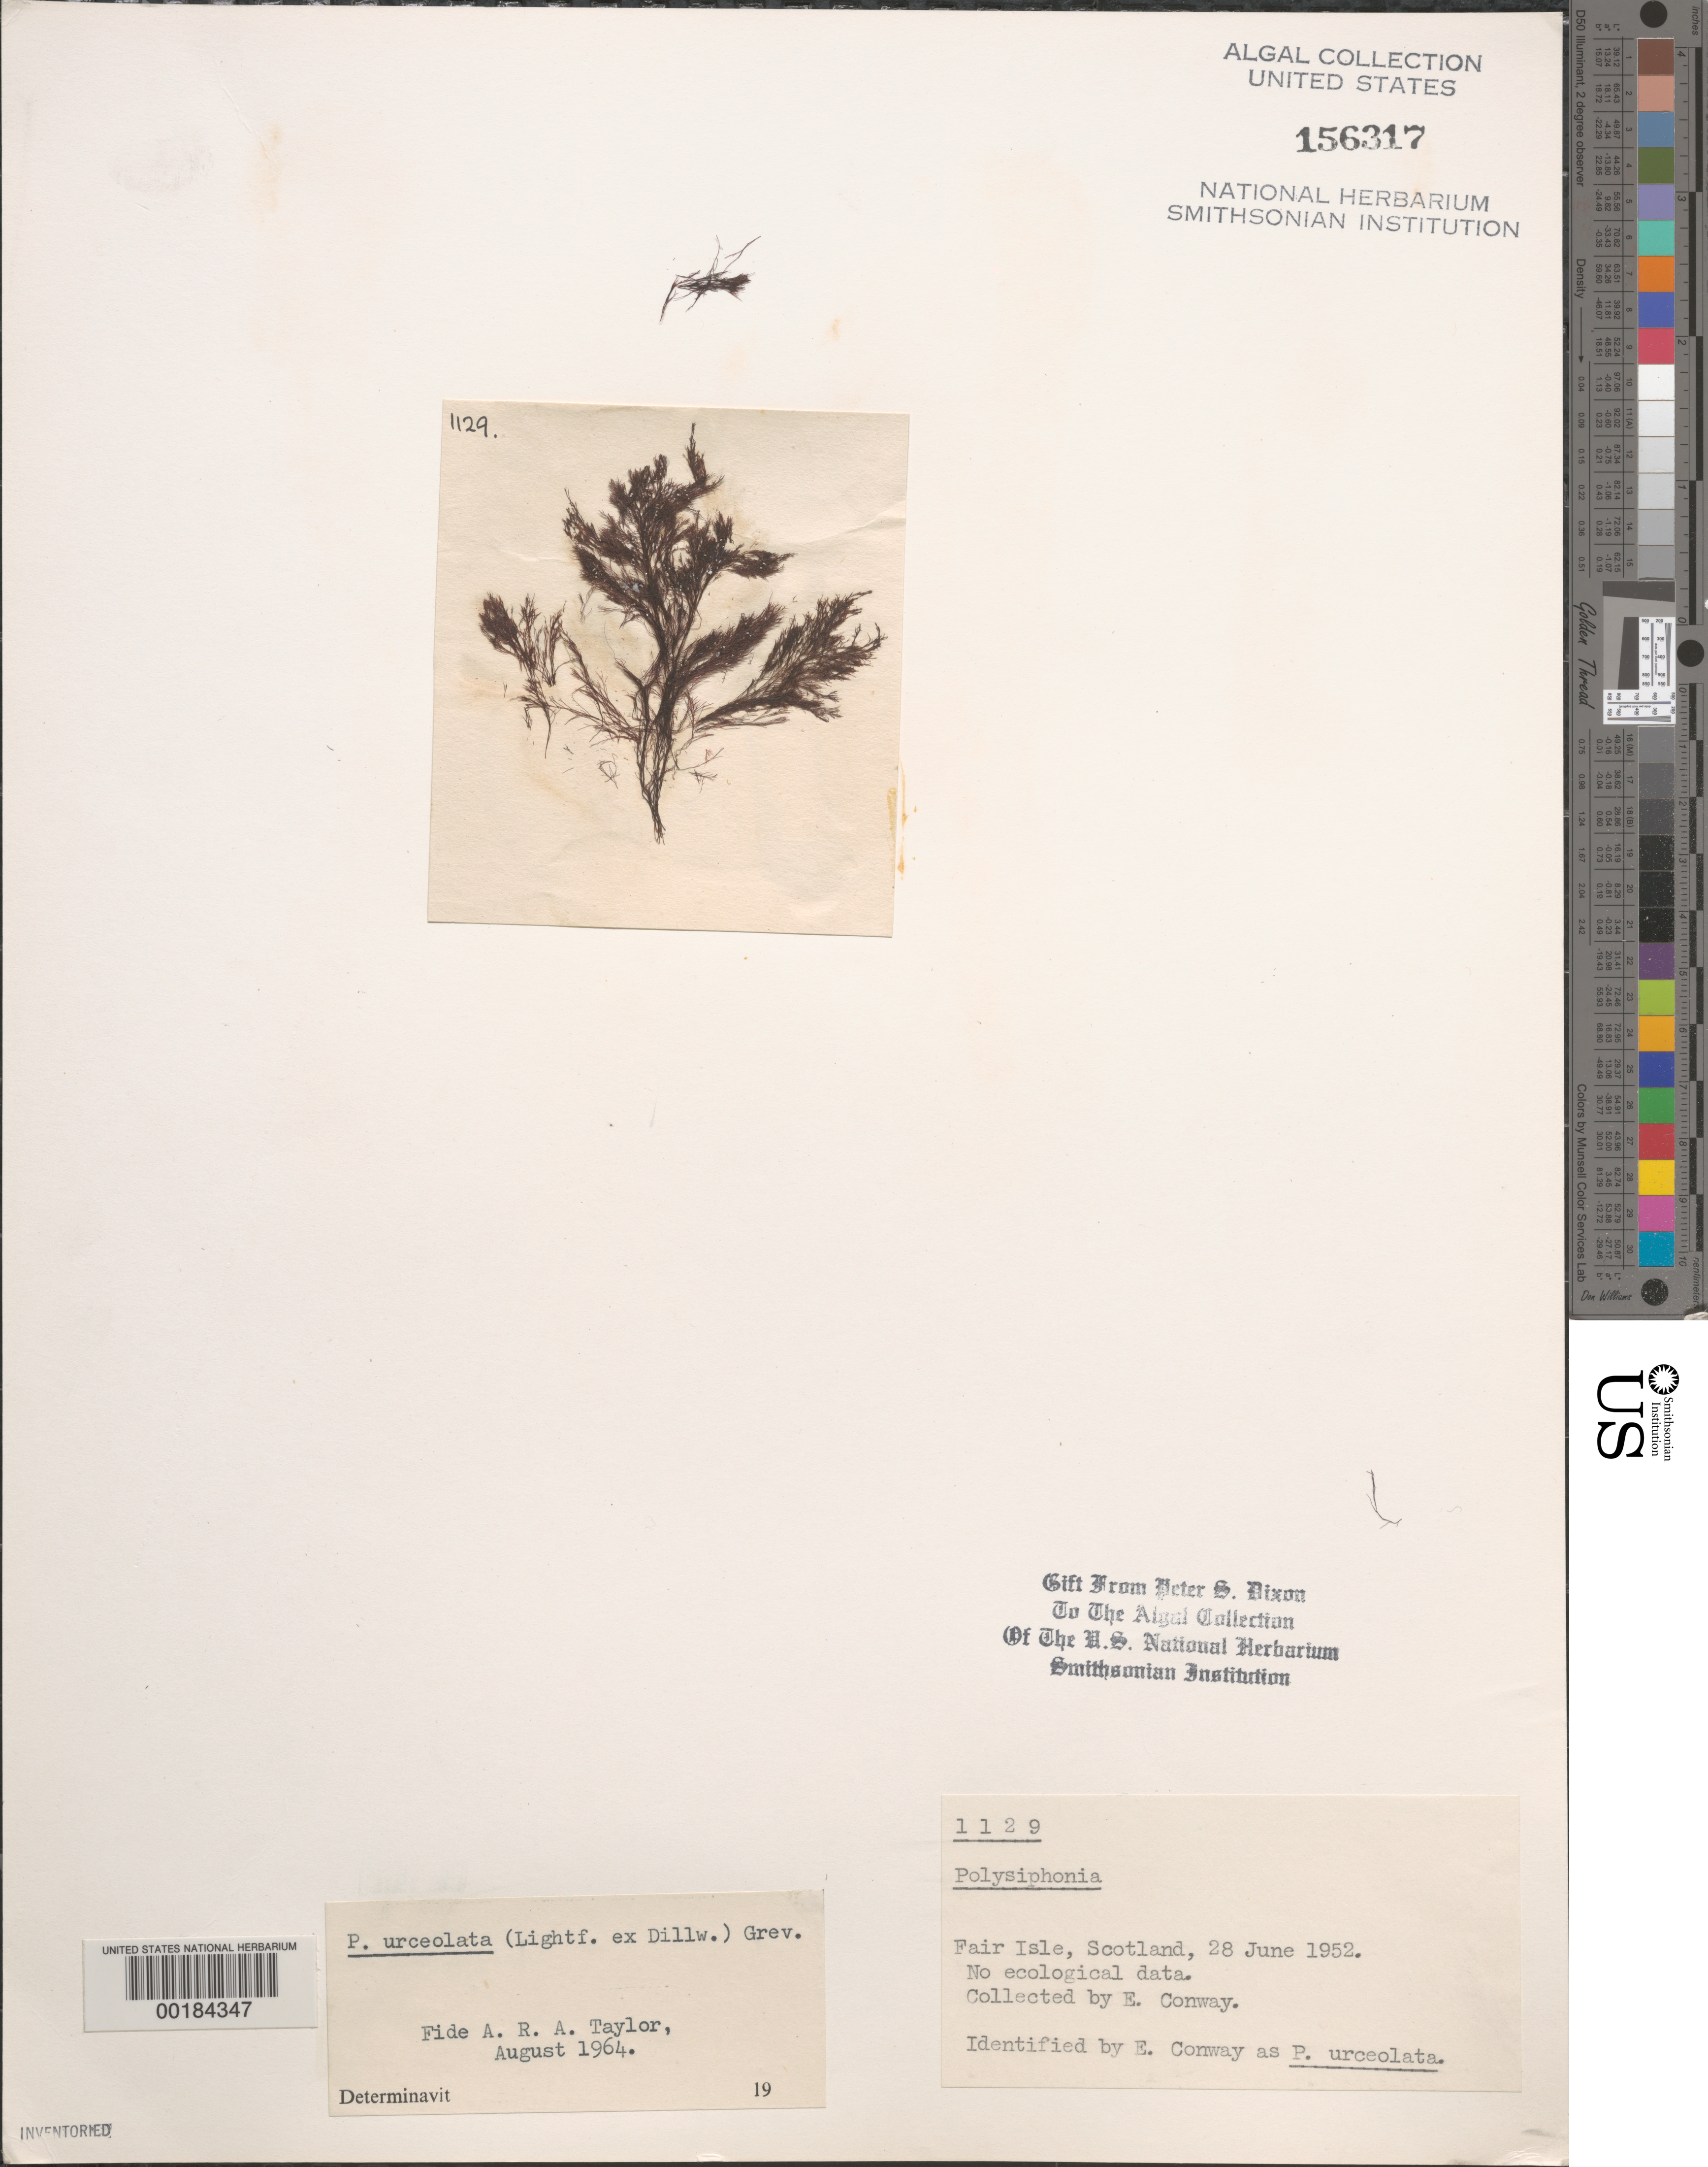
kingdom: Plantae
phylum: Rhodophyta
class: Florideophyceae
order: Ceramiales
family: Rhodomelaceae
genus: Polysiphonia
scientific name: Polysiphonia urceolata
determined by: Conway, E.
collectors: E. Conway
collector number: PSD 1129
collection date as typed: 28 Jun 1952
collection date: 1952-06-28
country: United Kingdom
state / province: Scotland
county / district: Shetland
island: Fair Isle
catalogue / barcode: US 156317